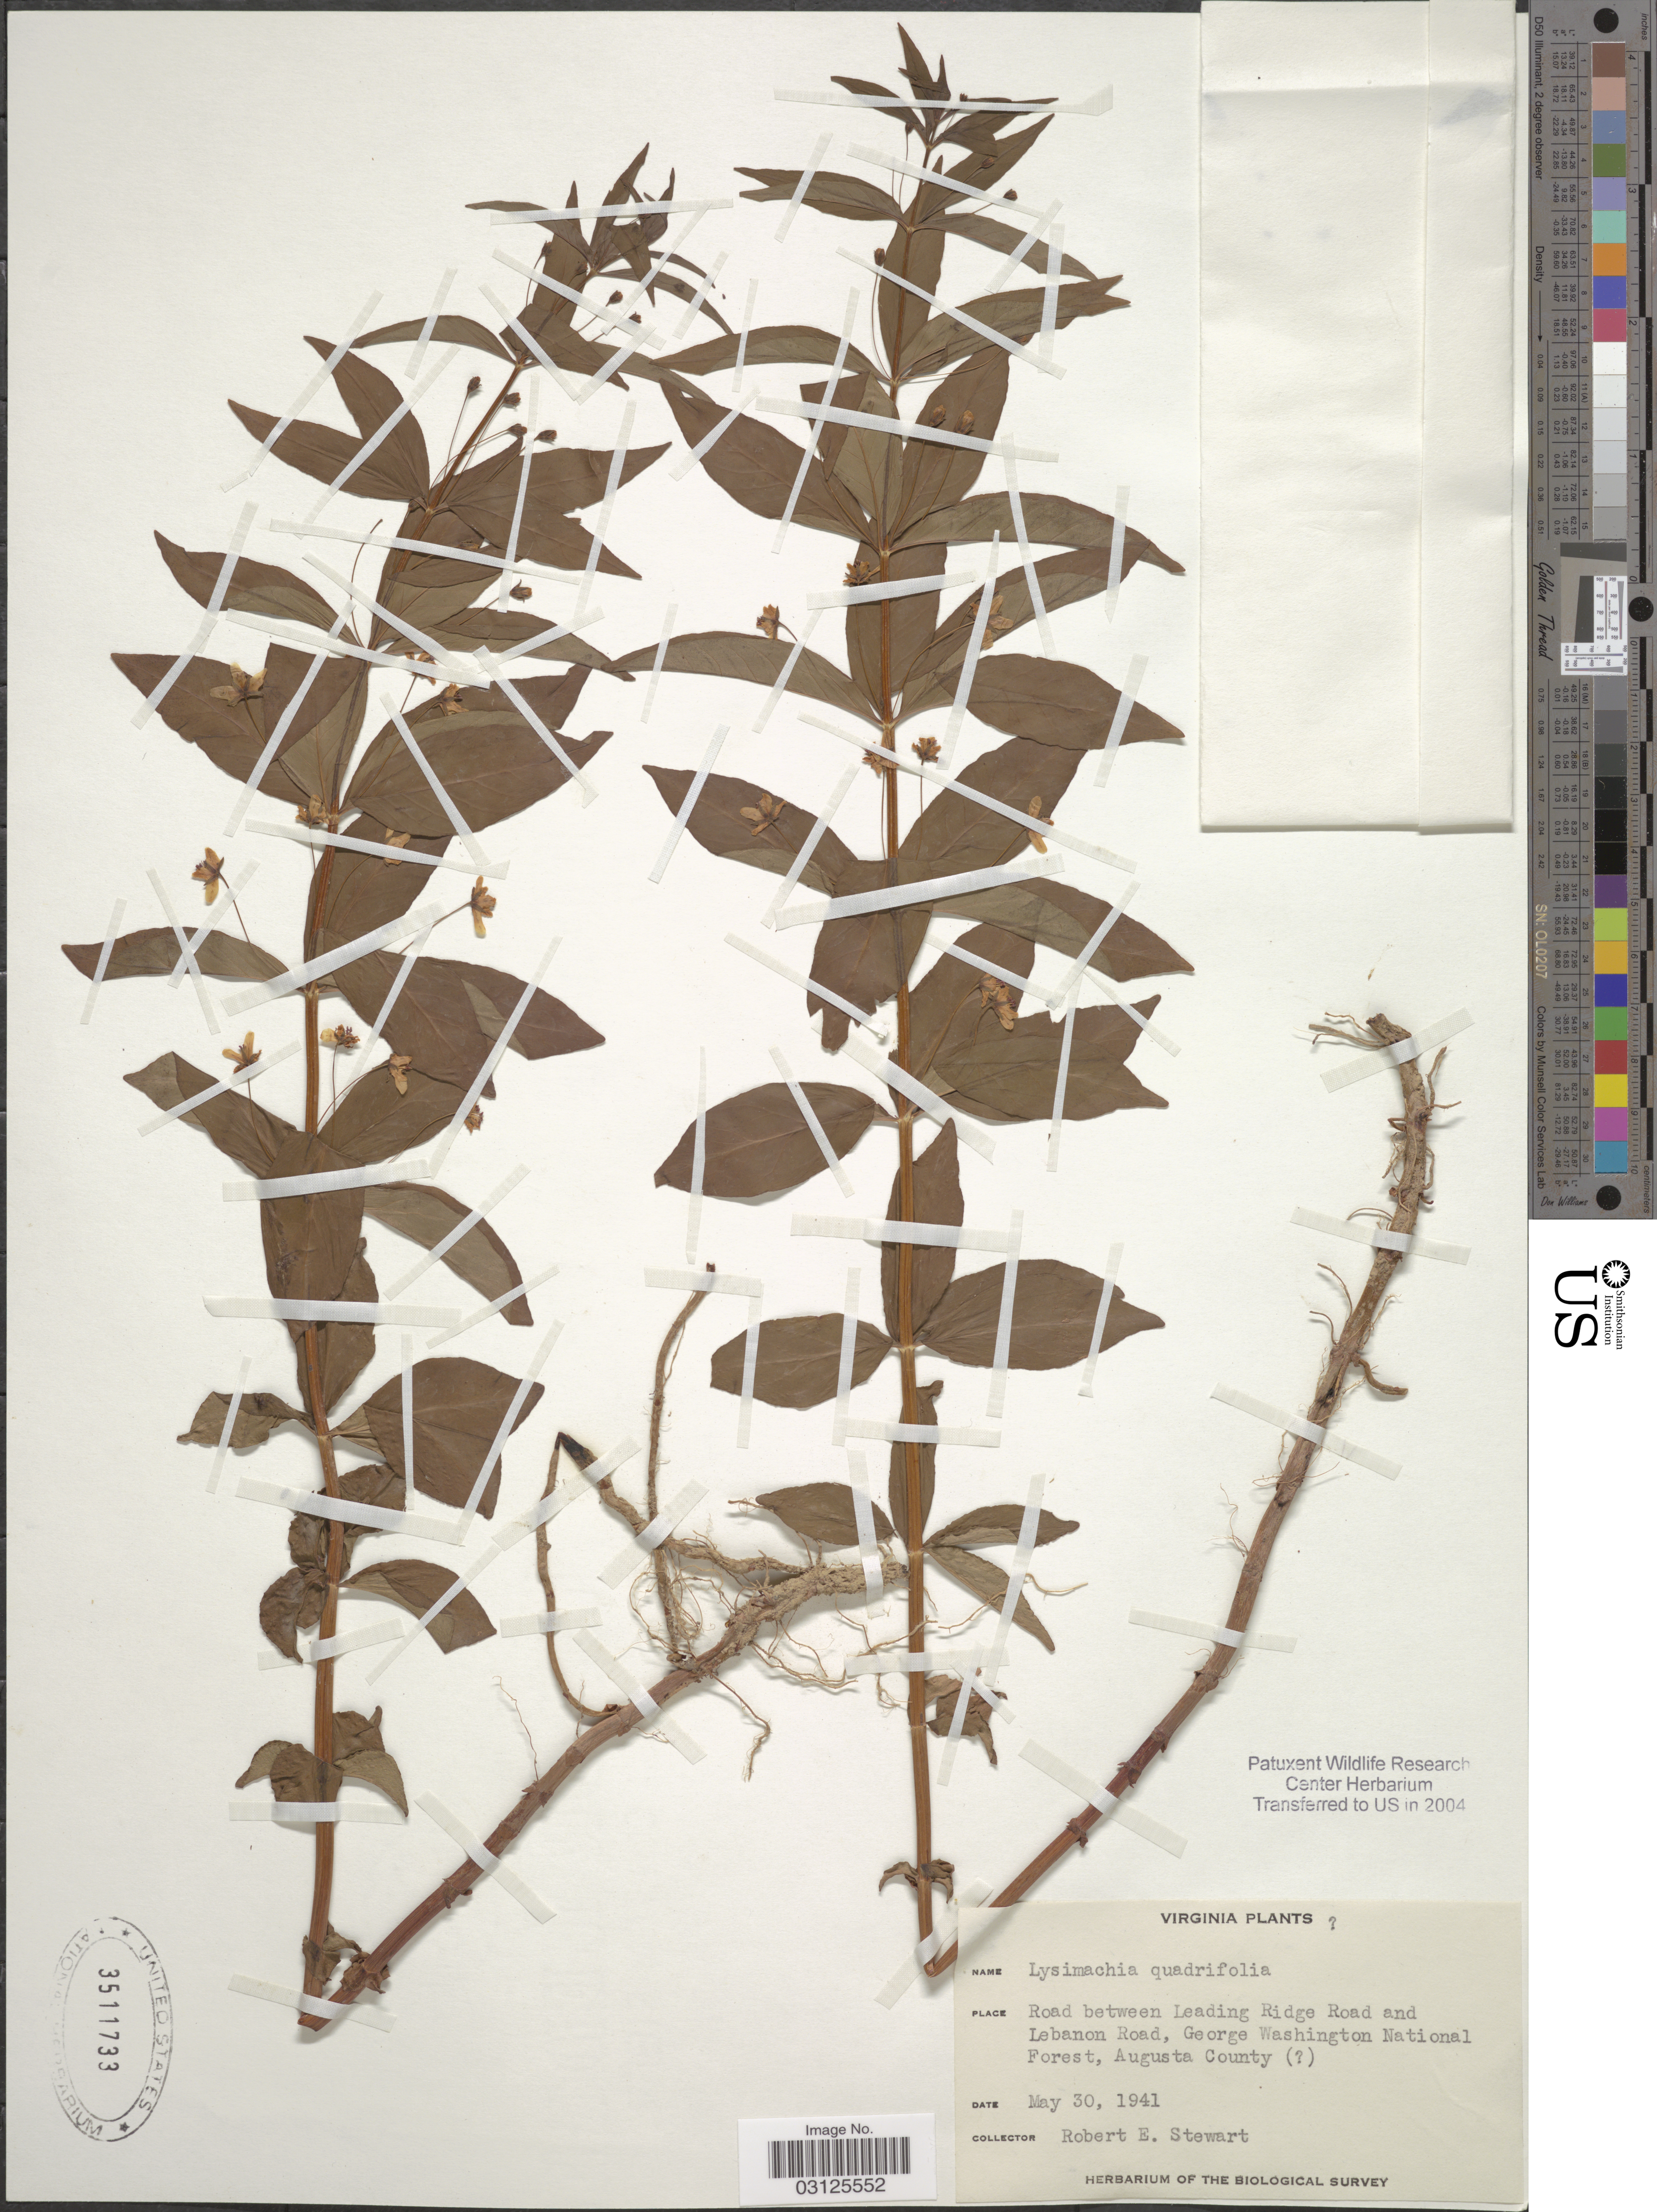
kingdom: Plantae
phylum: Tracheophyta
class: Magnoliopsida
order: Ericales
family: Primulaceae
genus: Lysimachia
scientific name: Lysimachia quadrifolia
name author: L.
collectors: R. Stewart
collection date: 1941-05-30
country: United States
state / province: Virginia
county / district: Augusta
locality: Road between Leading Ridge Road and Lebanon Road, George Washington National Forest, Augusta County.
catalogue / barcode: US 3511733